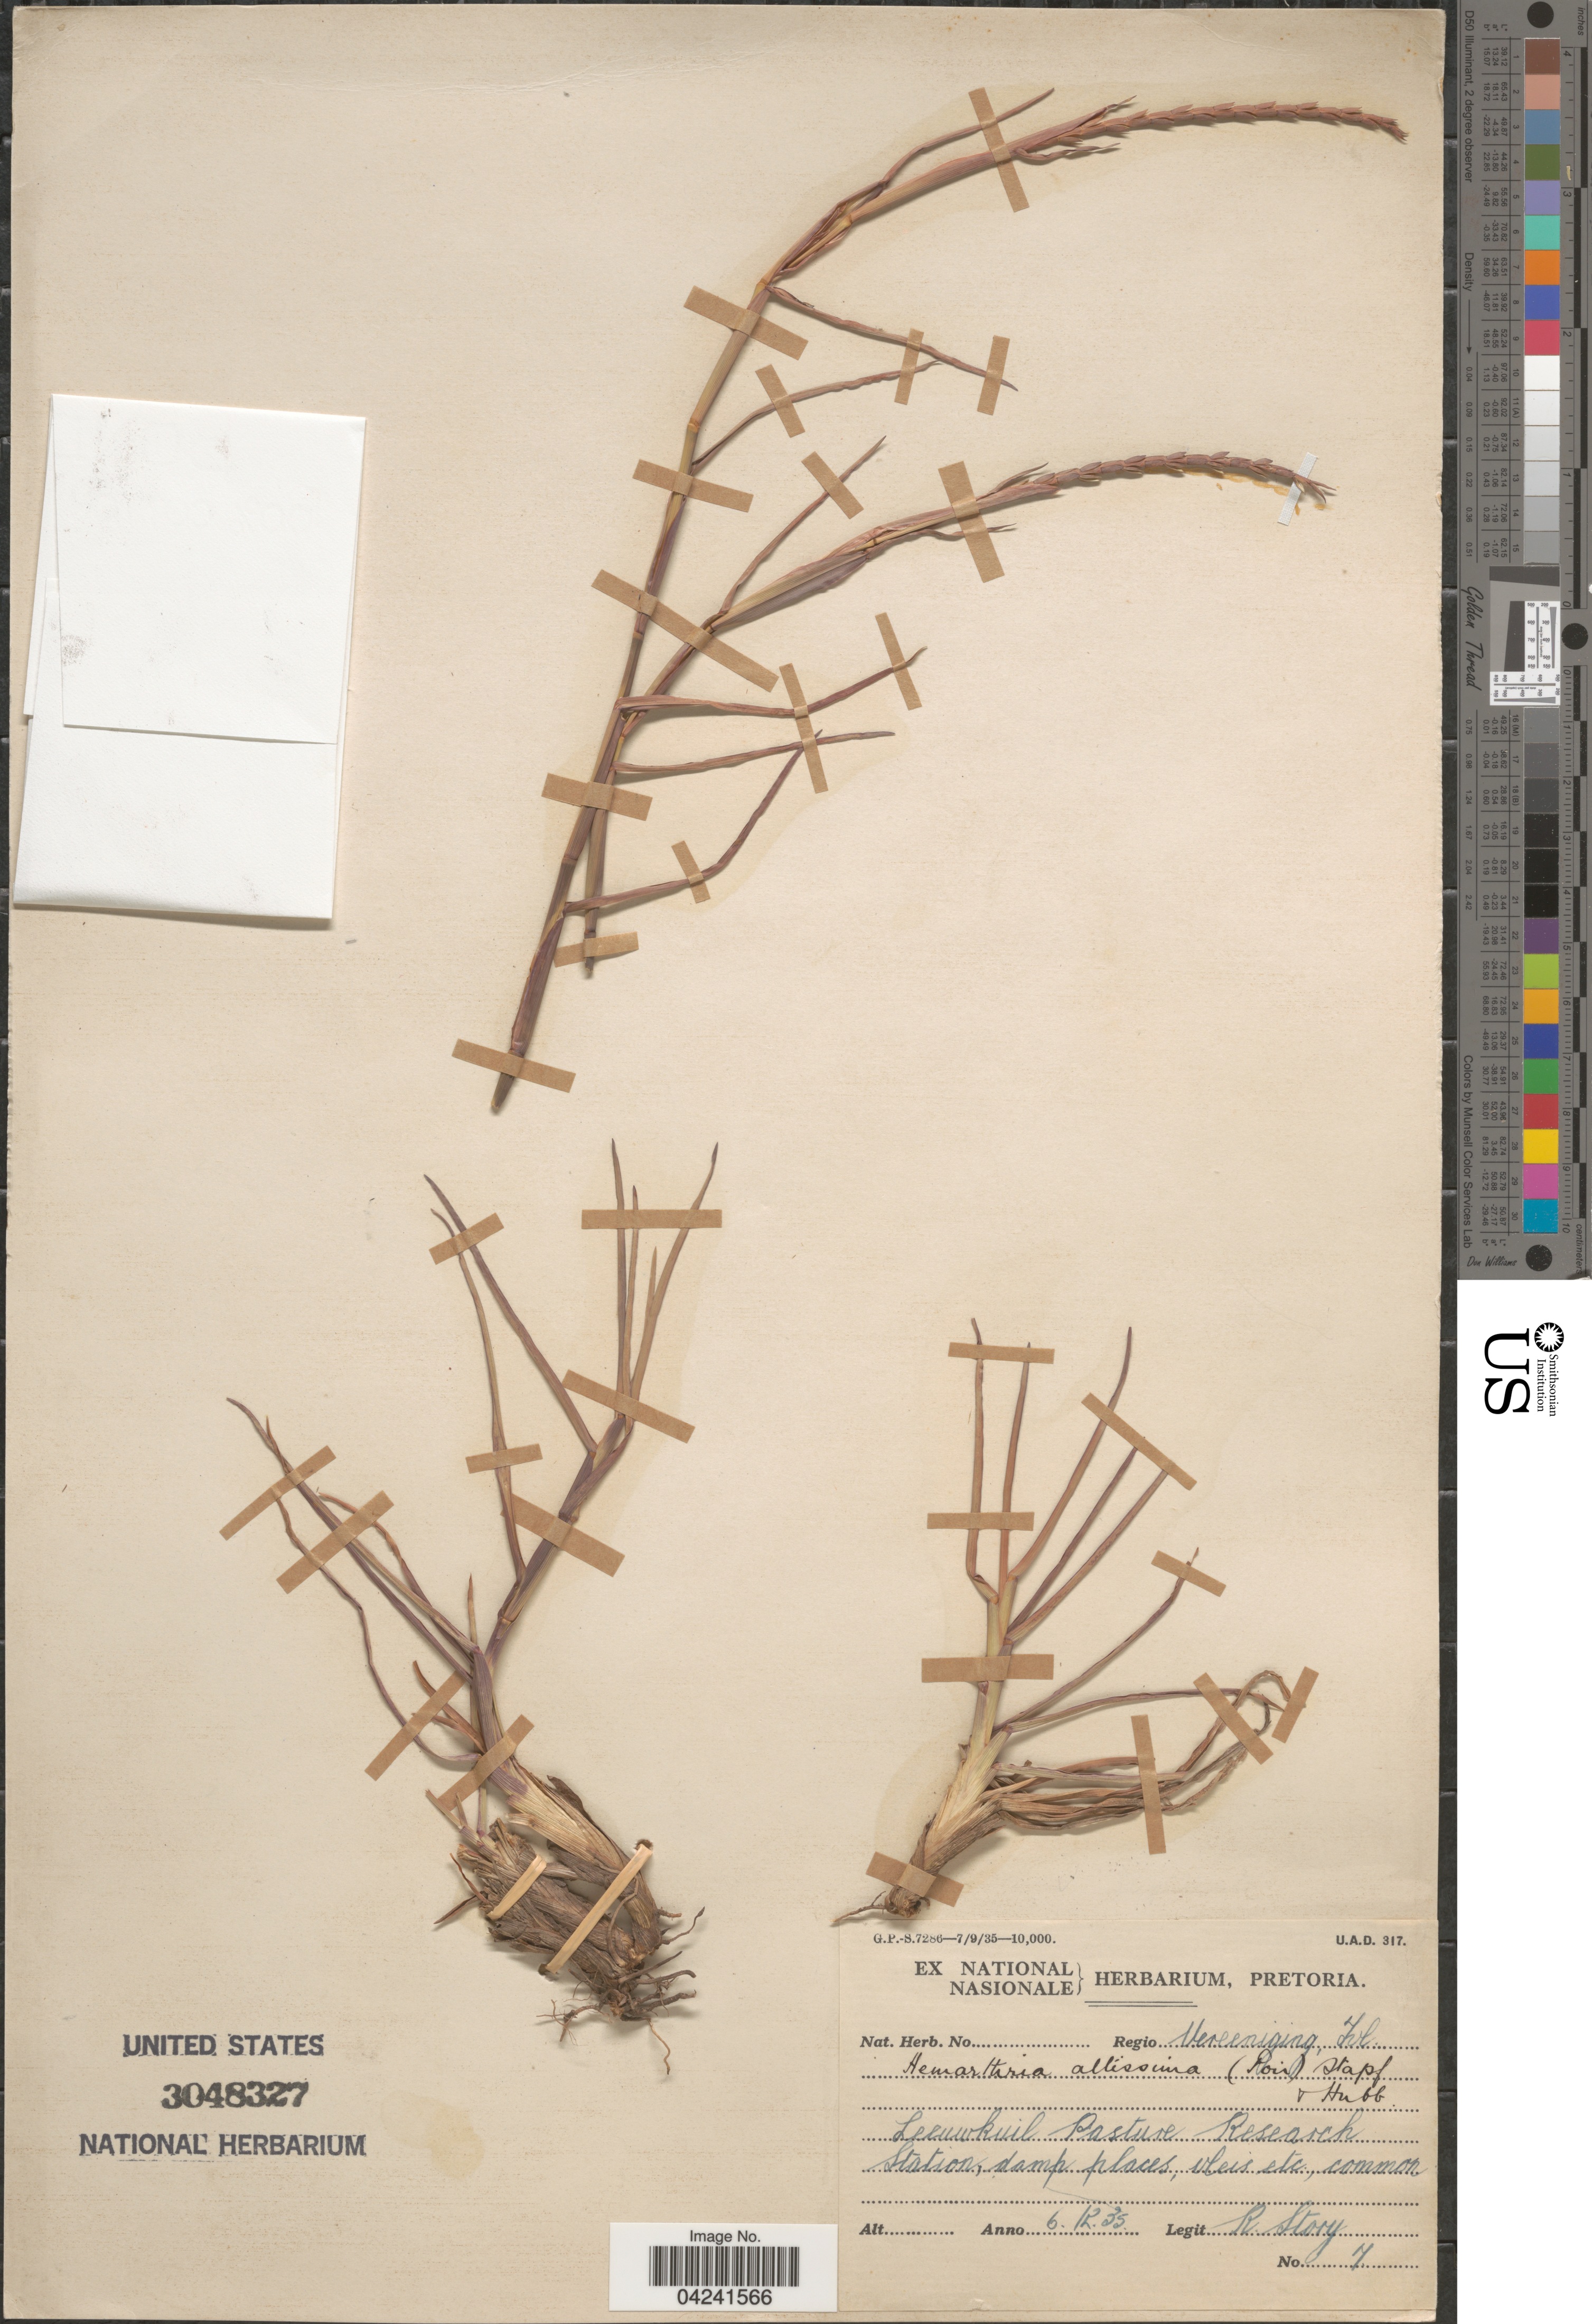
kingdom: Plantae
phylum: Tracheophyta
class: Liliopsida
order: Poales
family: Poaceae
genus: Hemarthria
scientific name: Hemarthria altissima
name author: (Poir.) Stapf & C. E. Hubb.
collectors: R. Story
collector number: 7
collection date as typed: Transcribed d/m/y: 6/12/35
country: South Africa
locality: Regio Vereniging, Tvl. Leeuwkuil Pasture Research Station.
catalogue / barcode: US 3048327